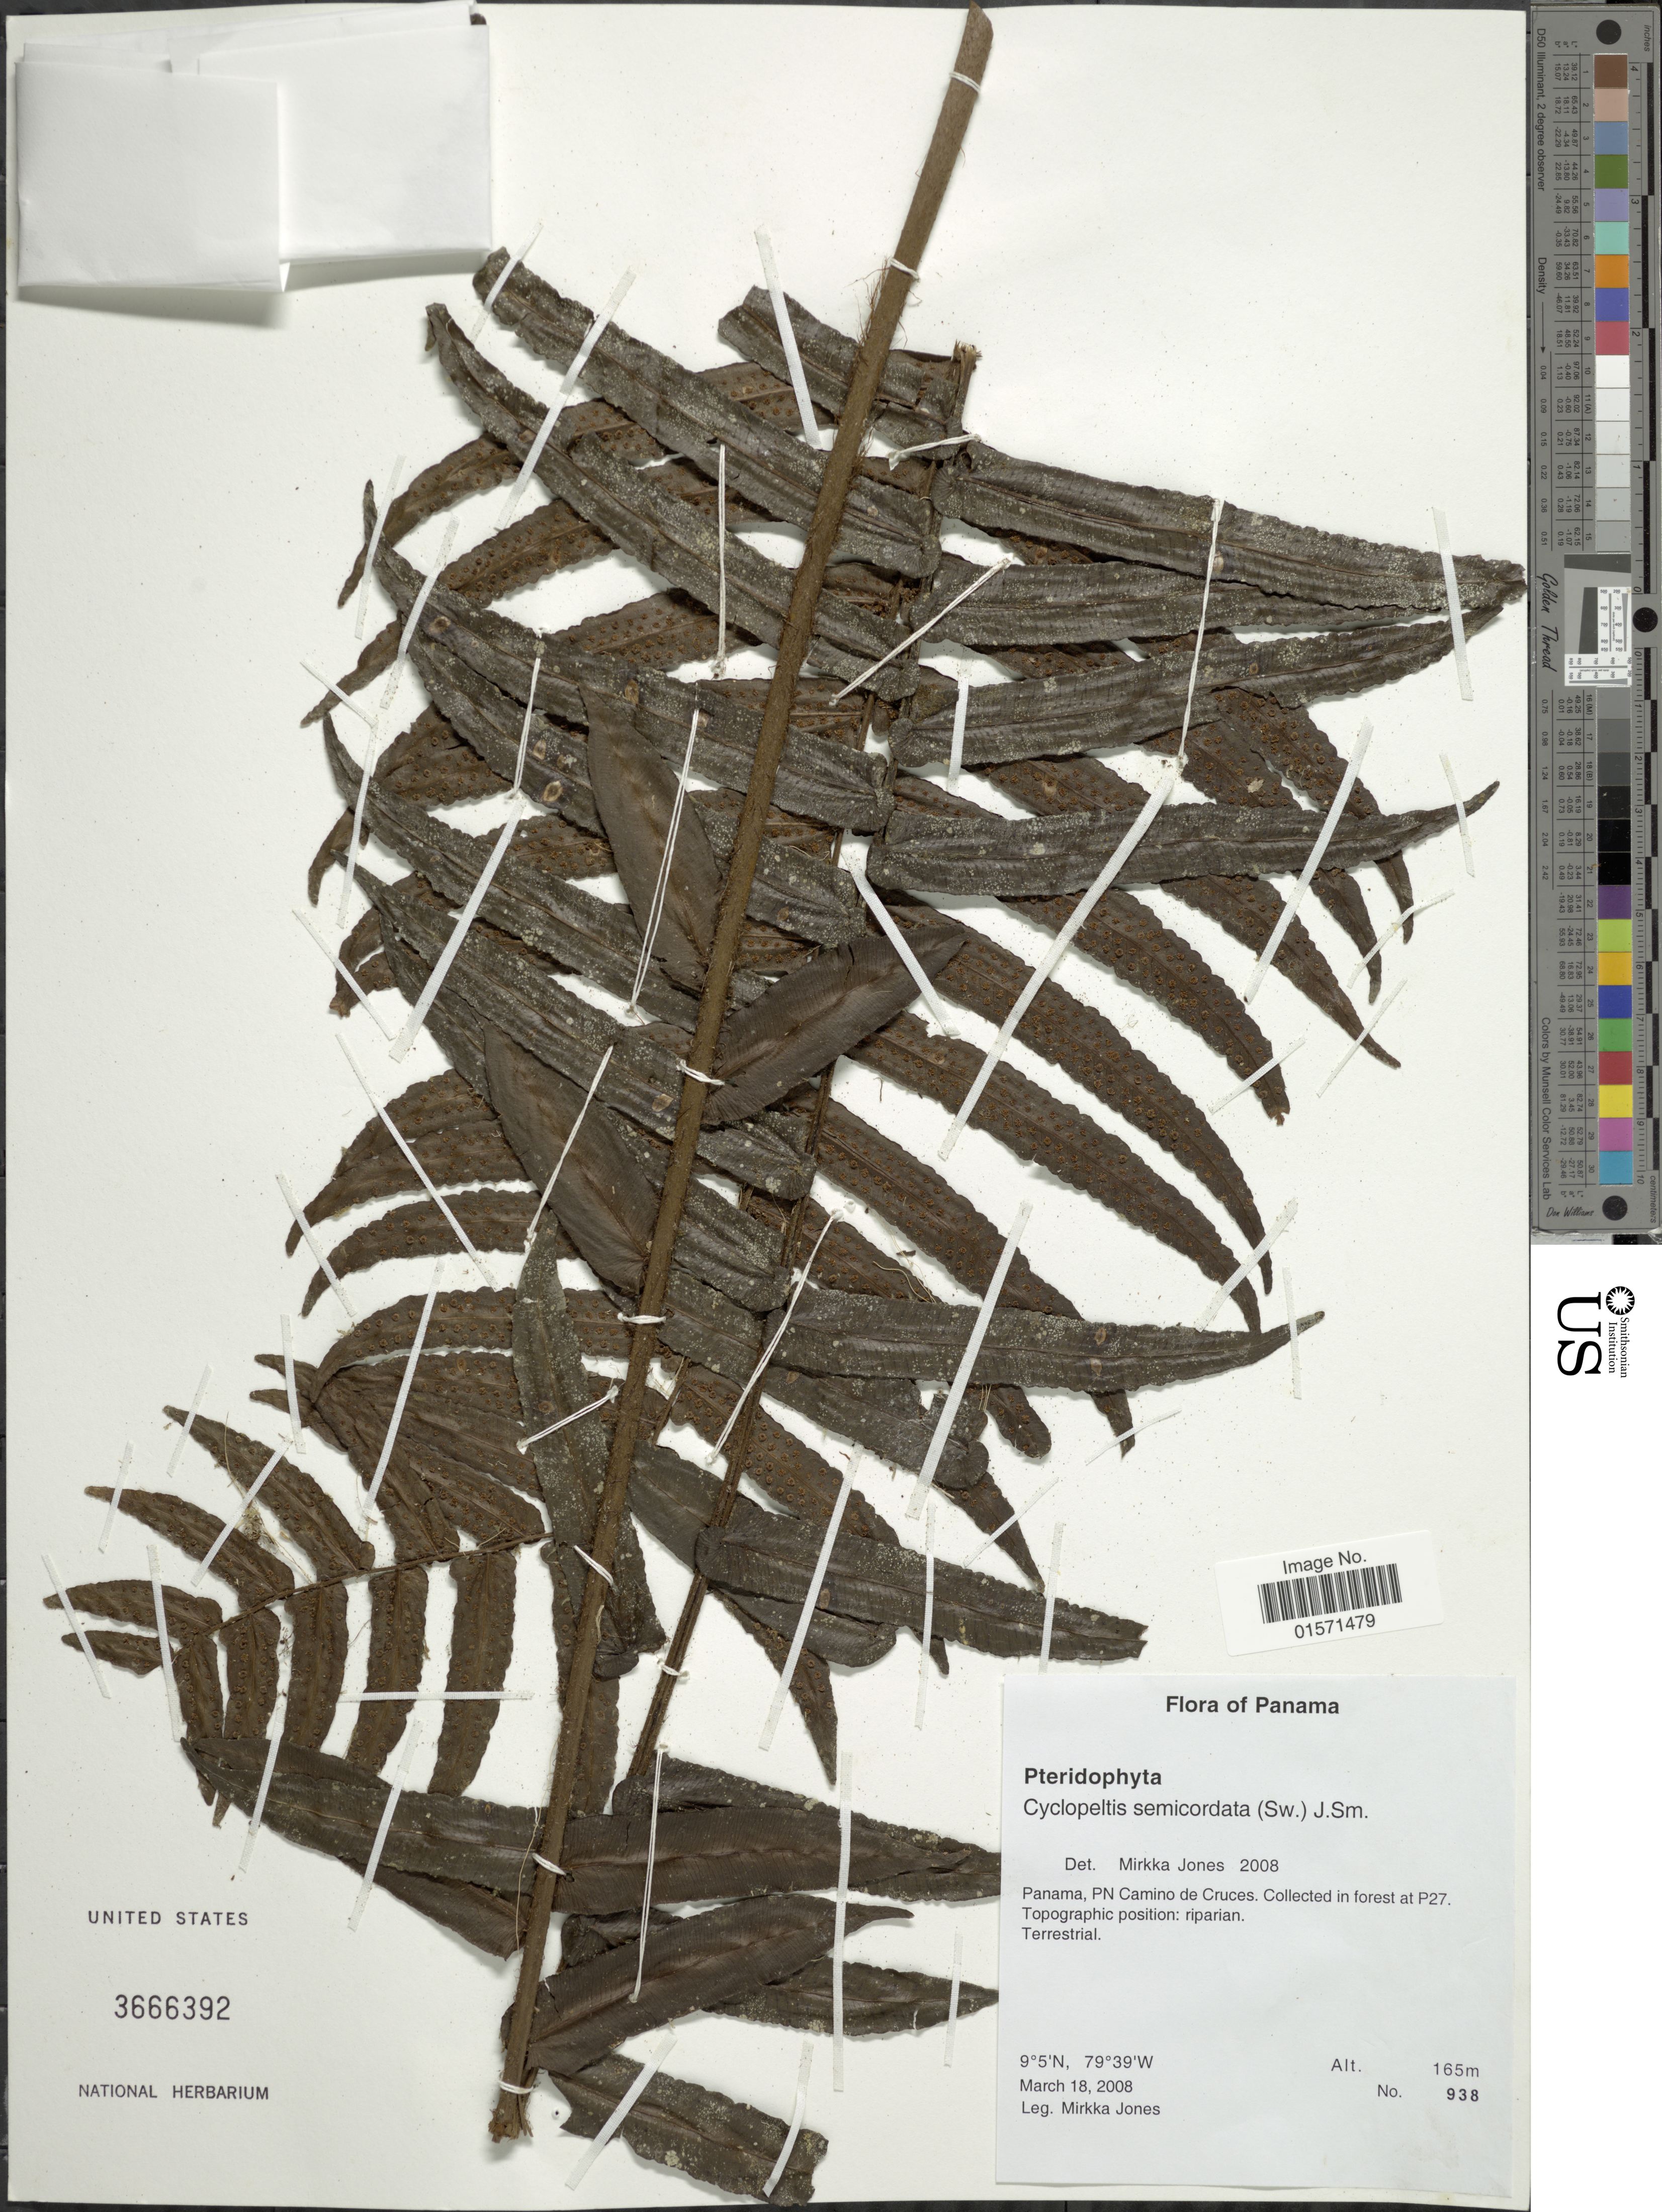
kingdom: Plantae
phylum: Tracheophyta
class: Polypodiopsida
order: Polypodiales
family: Lomariopsidaceae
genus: Cyclopeltis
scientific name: Cyclopeltis semicordata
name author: (Sw.) J. Sm.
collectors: M. Jones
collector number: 938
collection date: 2008-03-18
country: Panama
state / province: Panamá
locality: Panama, PN Camino de Cruces. Collected in forest at P27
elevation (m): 165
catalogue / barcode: US 3666392